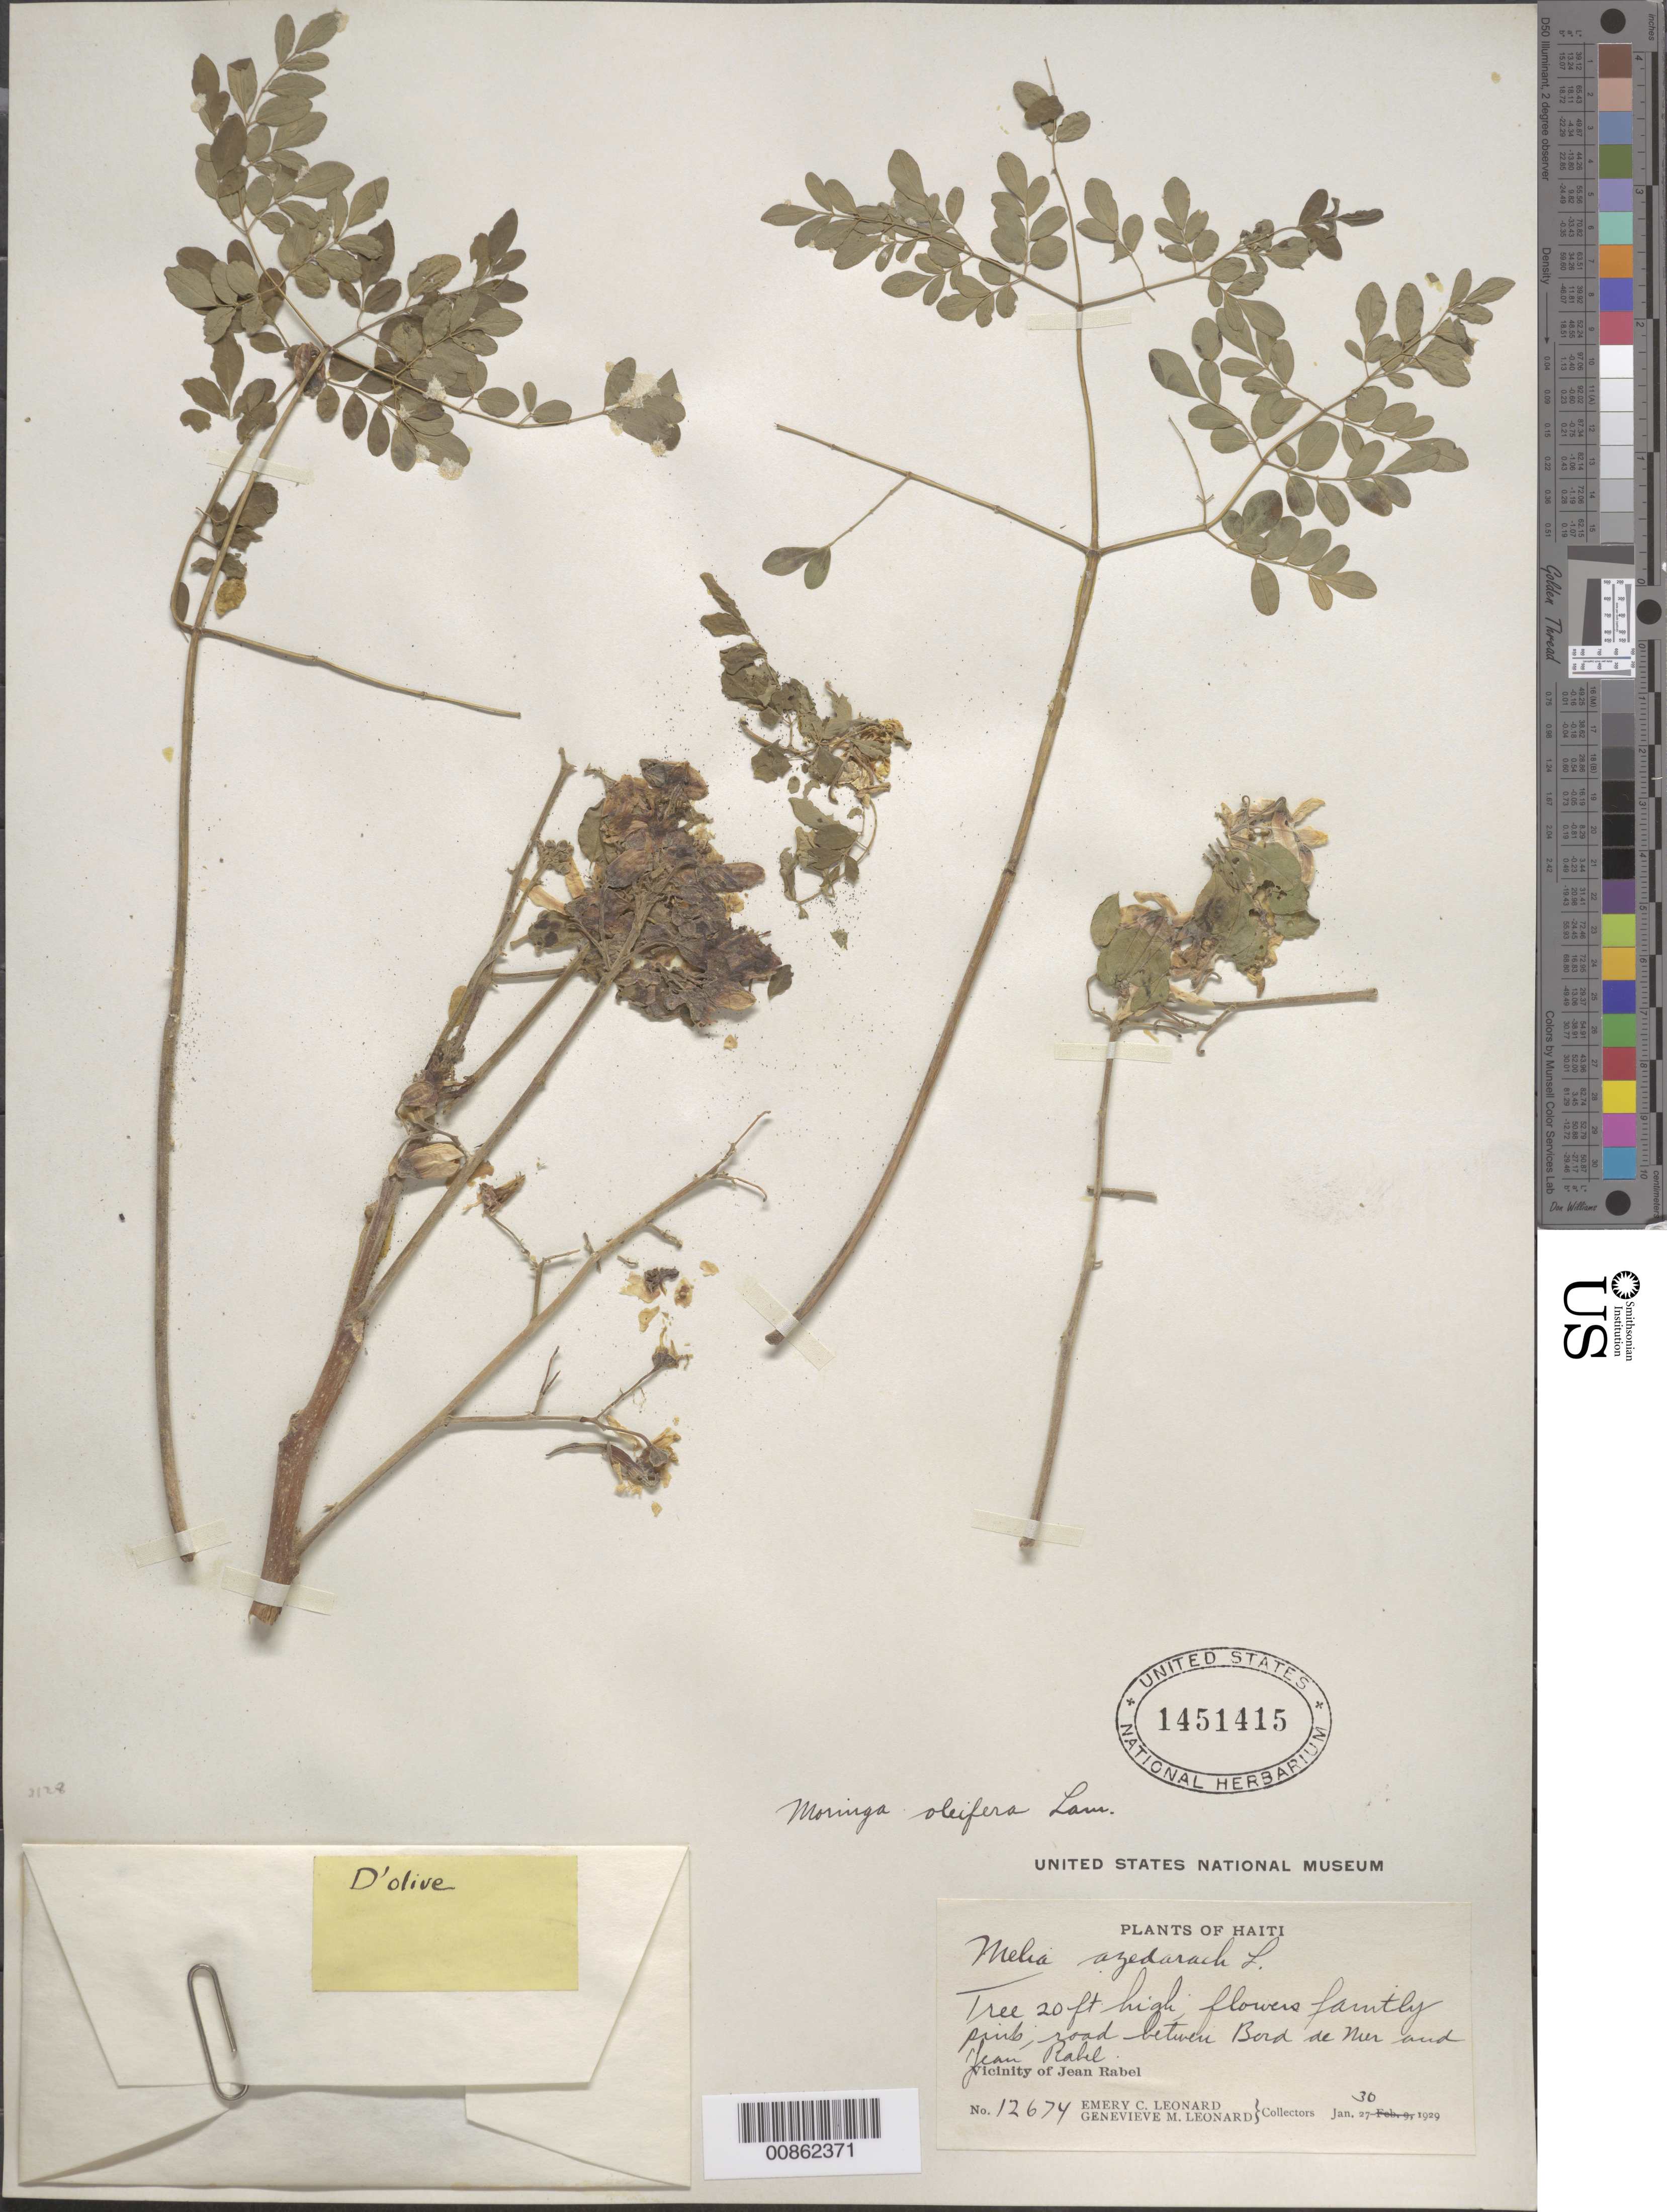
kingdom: Plantae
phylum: Tracheophyta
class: Magnoliopsida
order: Brassicales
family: Moringaceae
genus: Moringa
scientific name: Moringa oleifera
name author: Lam.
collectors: E. C. Leonard & G. M. Leonard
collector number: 12674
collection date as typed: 30 Jan 1929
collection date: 1929-01-30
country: Haiti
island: Hispaniola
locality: Road between Bord du Mer and Jean Rabel.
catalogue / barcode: US 1451415